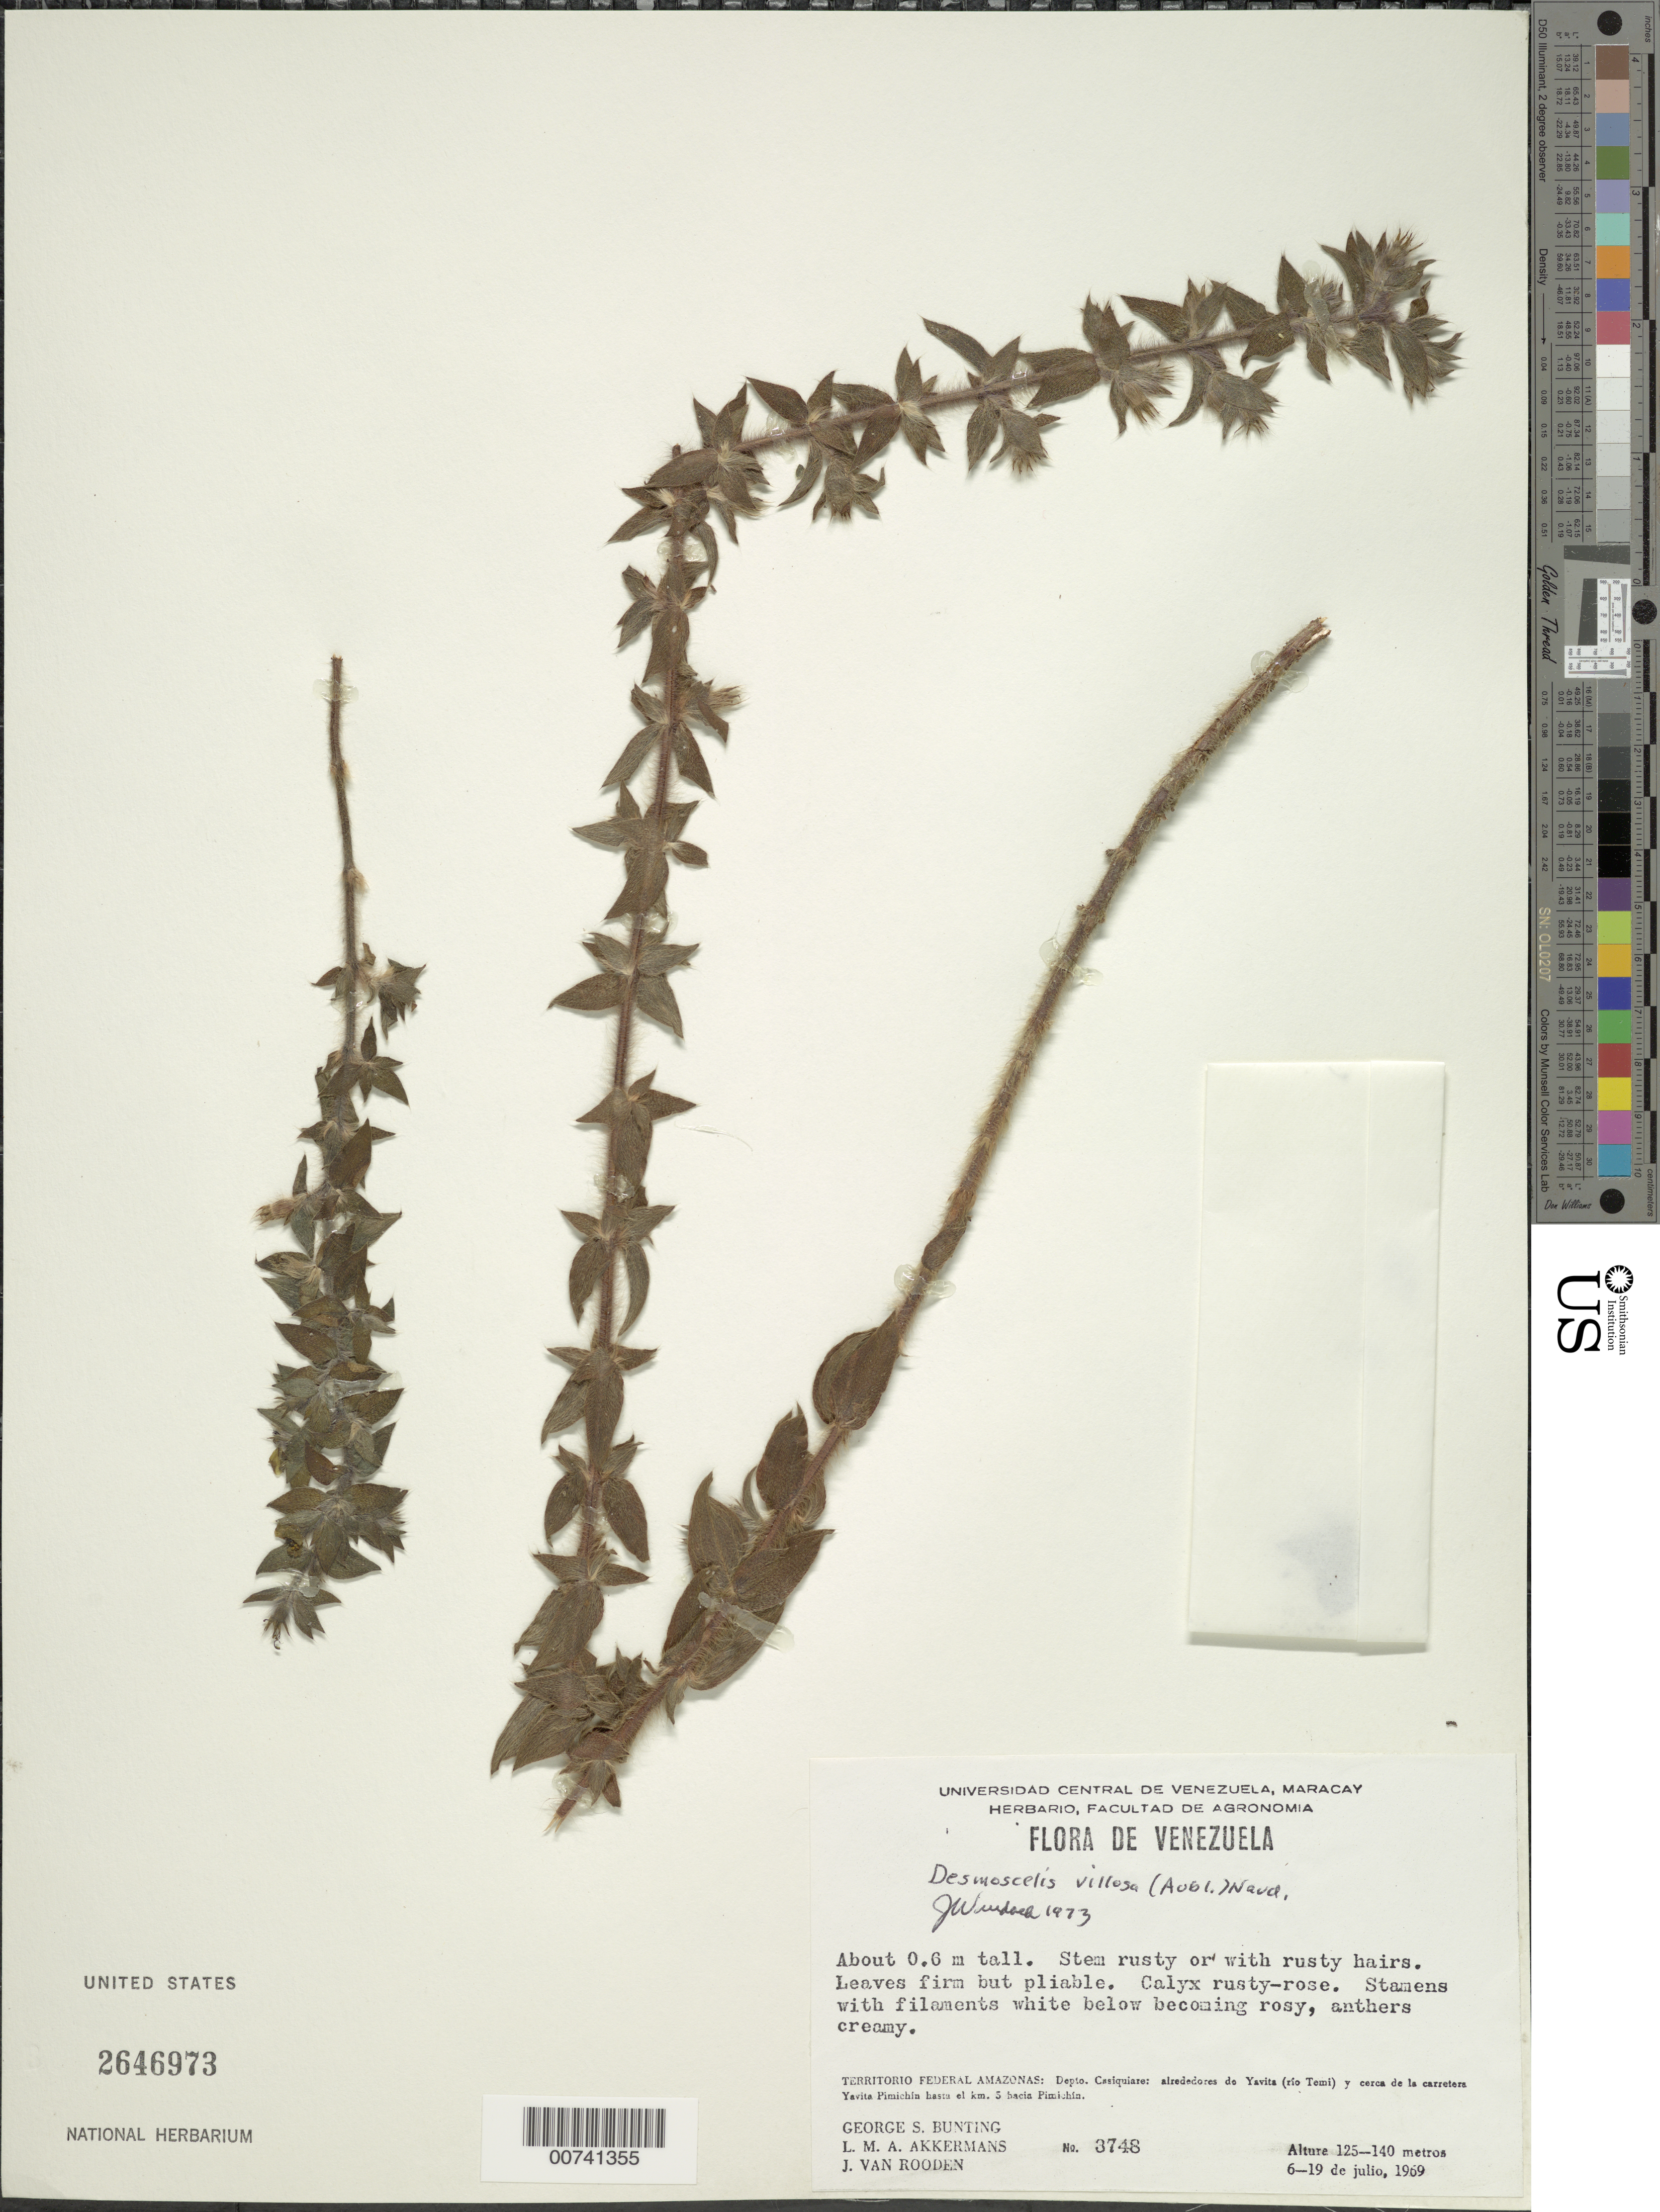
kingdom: Plantae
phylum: Tracheophyta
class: Magnoliopsida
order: Myrtales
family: Melastomataceae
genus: Desmoscelis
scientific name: Desmoscelis villosa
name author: (Aubl.) Naudin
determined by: Wurdack, John J., (US), US (UNITED STATES)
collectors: G. S. Bunting, L. M. Akkermans & J. Van Rooden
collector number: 3748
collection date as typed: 6-Jul-69 to 19-Jul-69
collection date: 1969-07-06/1969-07-19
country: Venezuela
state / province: Amazonas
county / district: Maroa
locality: Yavita (Río Temi), y cerca de la carretera Yavita Pimichin hasta el km 5 hacia Pimichin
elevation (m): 125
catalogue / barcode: US 2646973